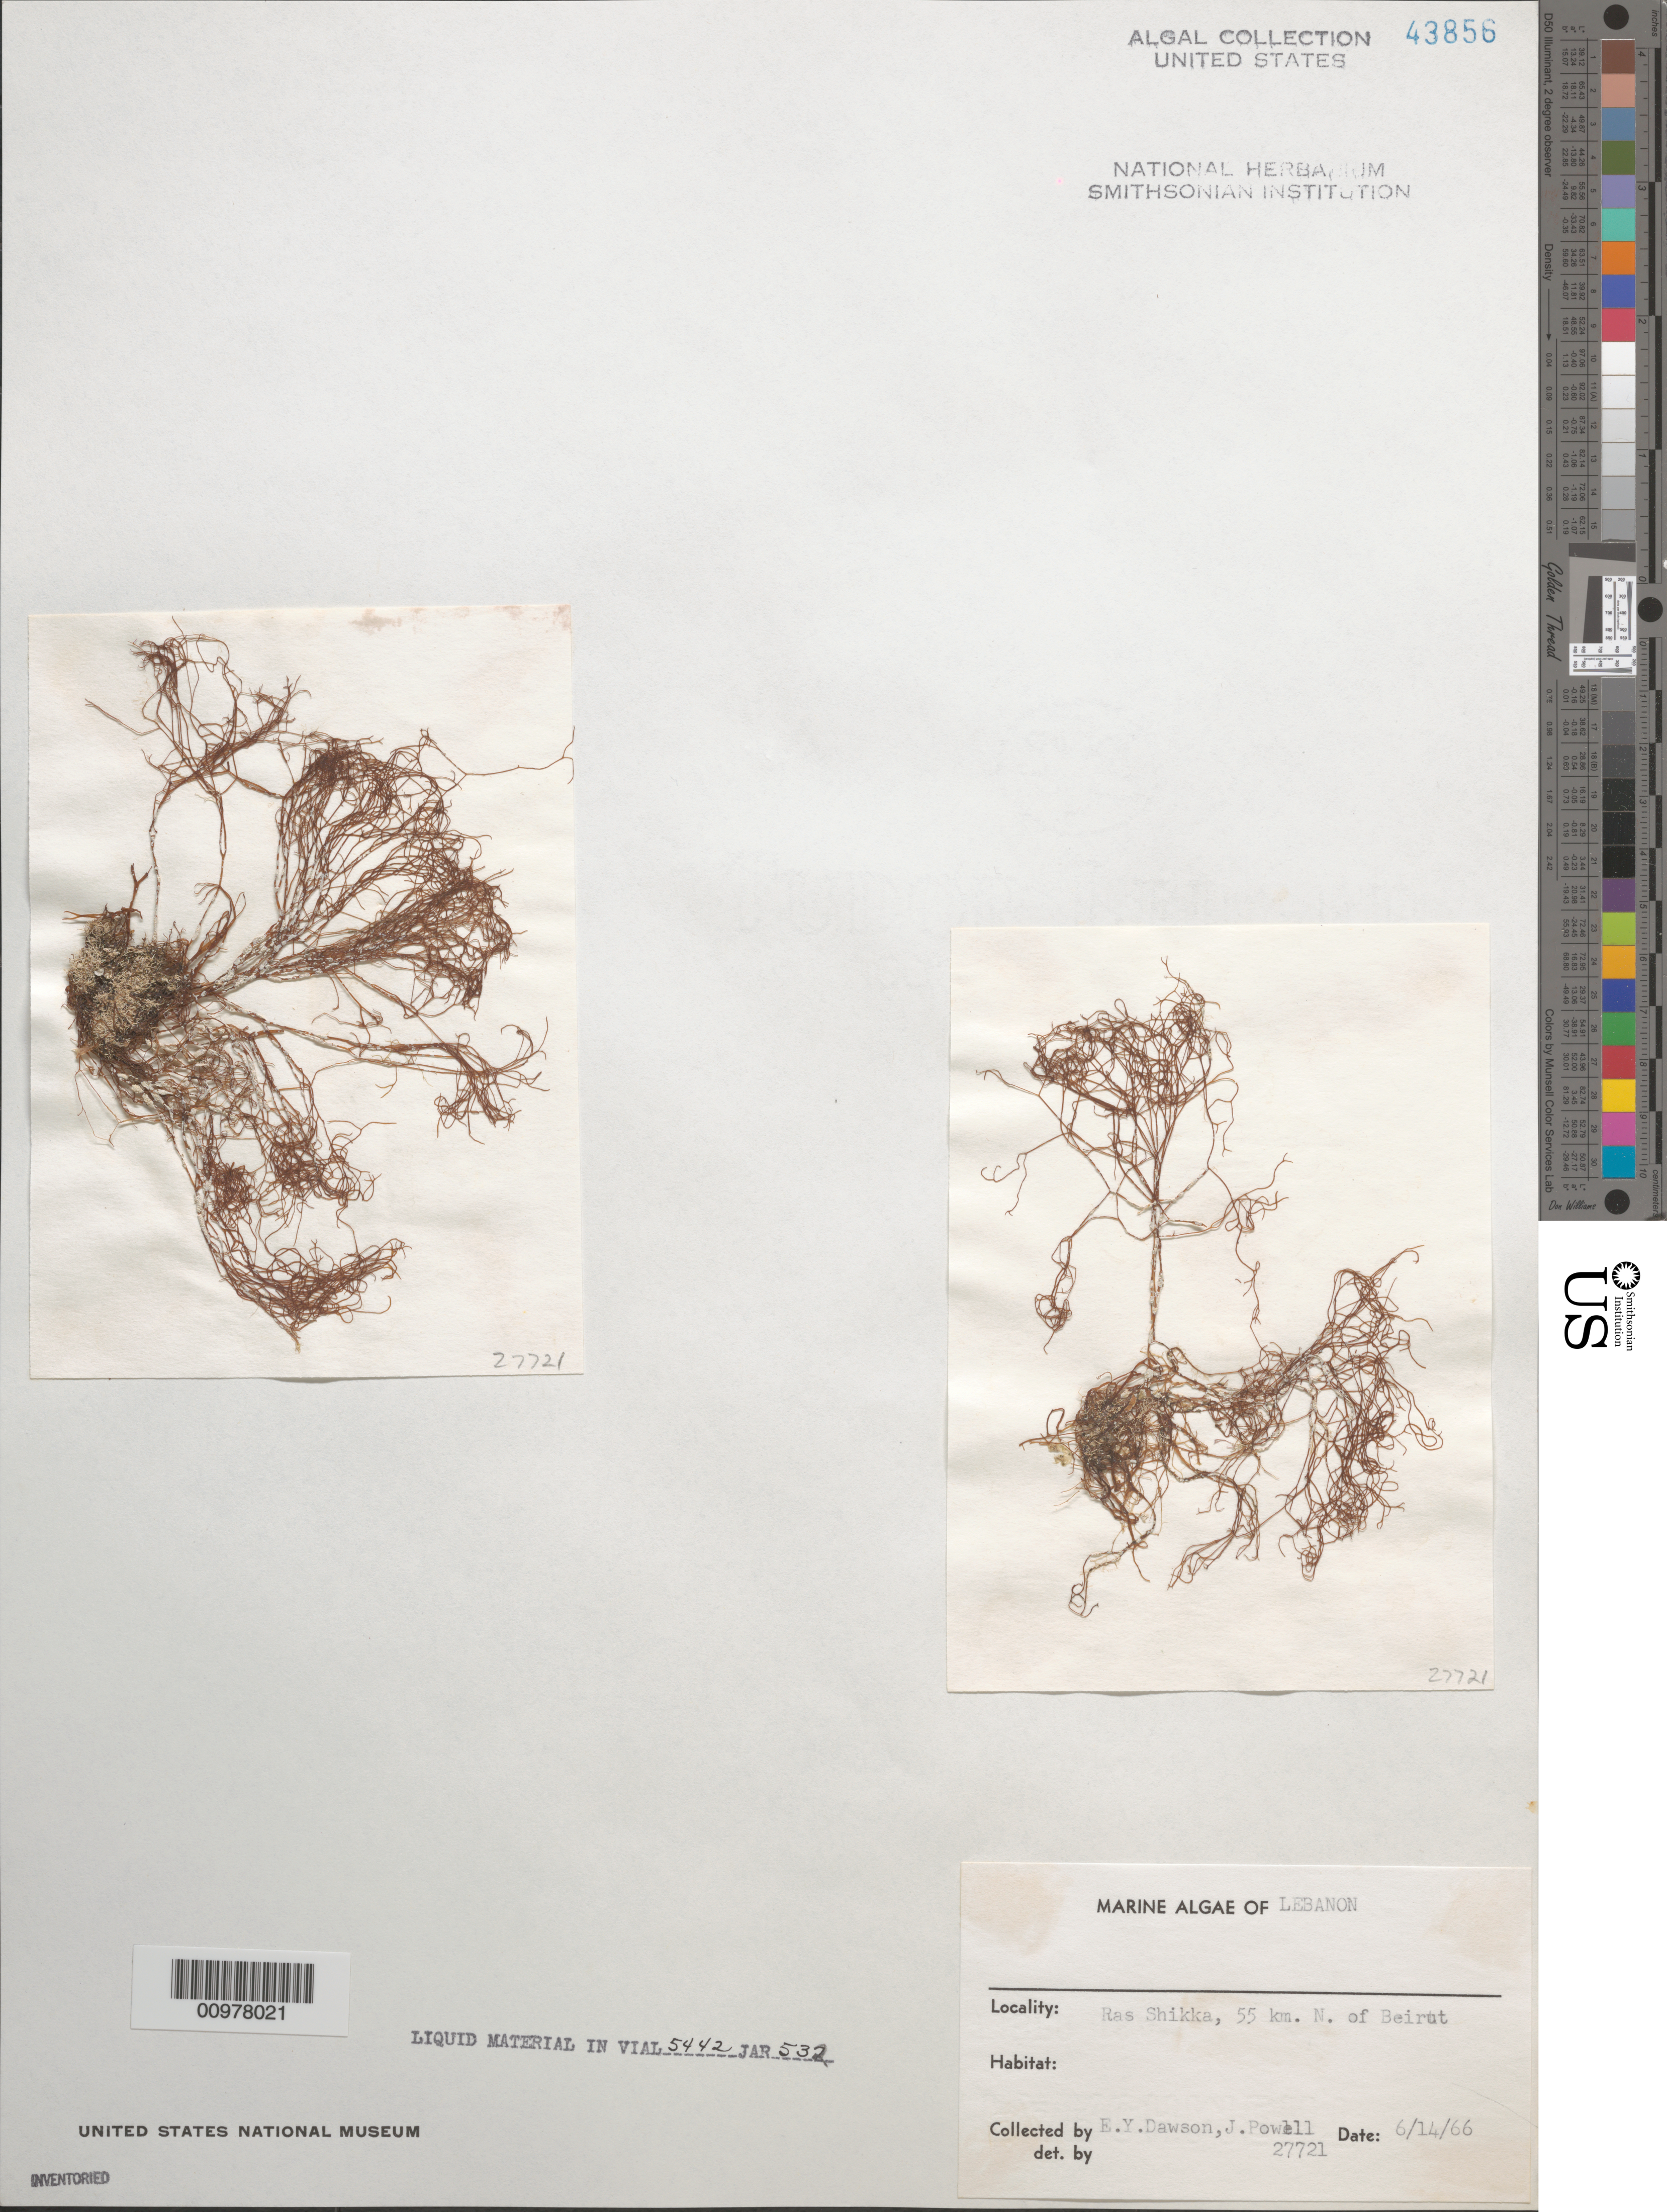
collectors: E. Y. Dawson & J. Powell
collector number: EYD 27721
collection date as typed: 14 Jun 1966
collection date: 1966-06-14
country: Lebanon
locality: Ras Shikka, 55 km north of Beirut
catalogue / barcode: US 43856